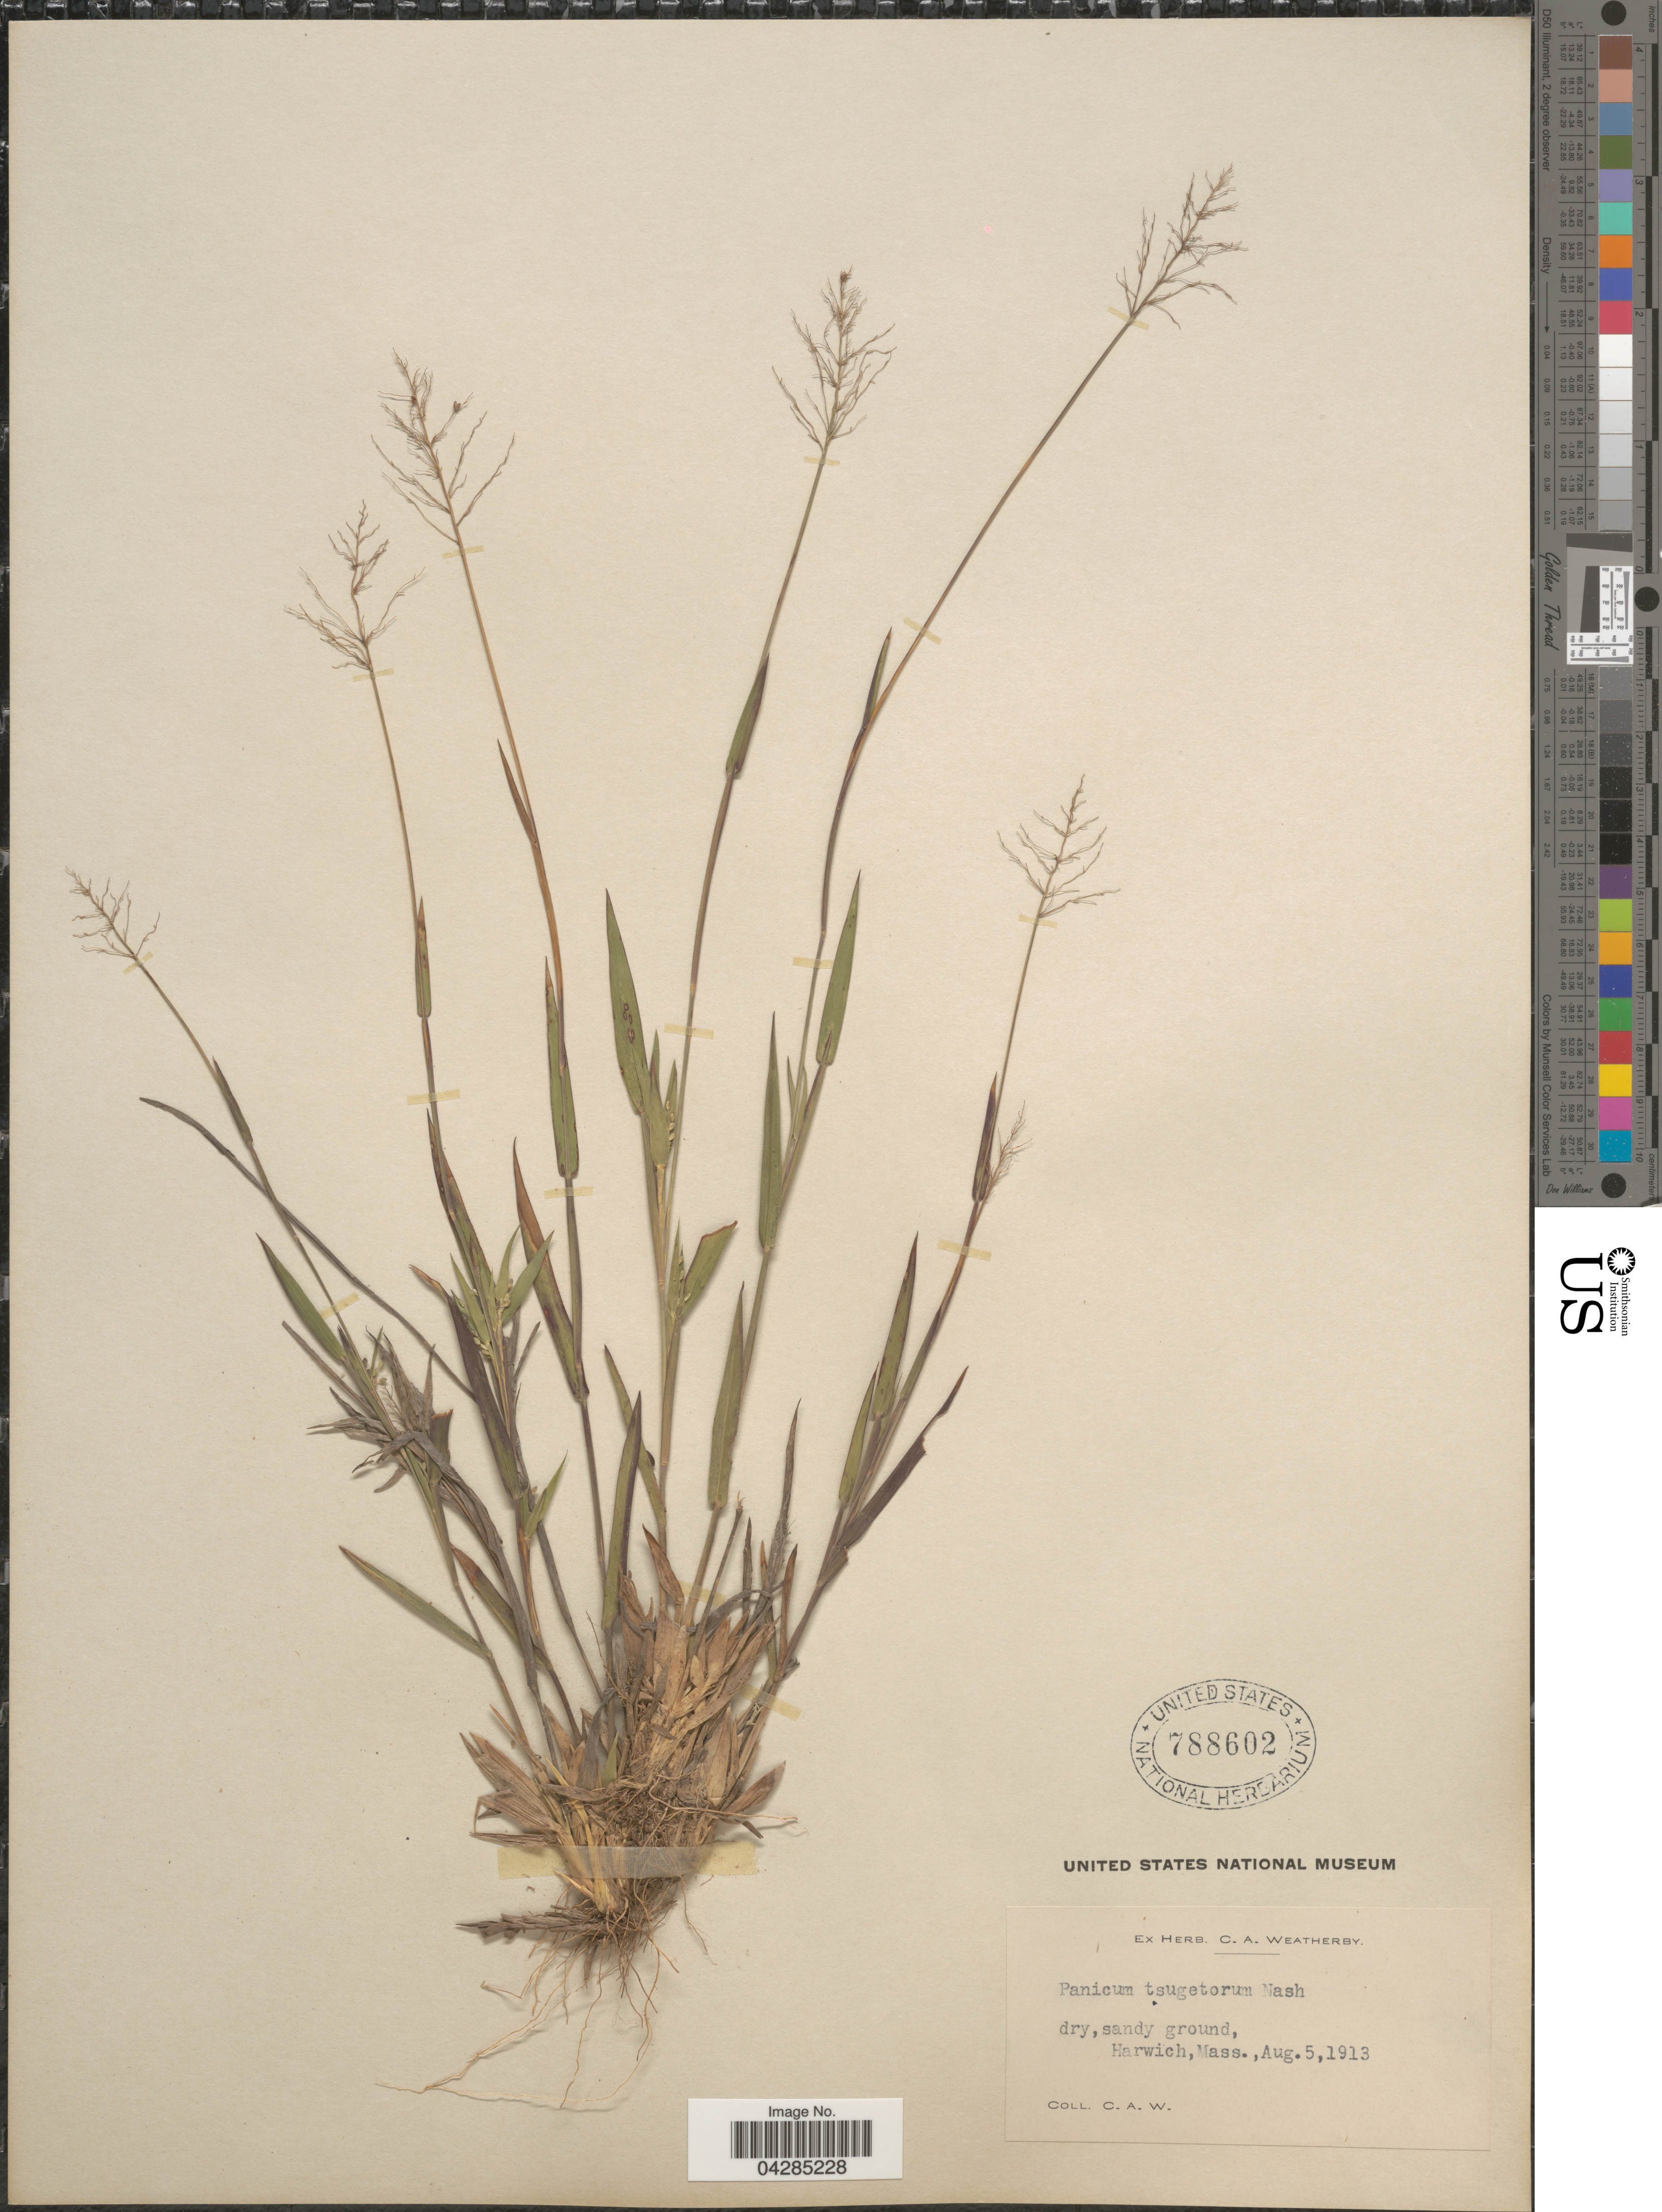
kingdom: Plantae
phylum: Tracheophyta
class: Liliopsida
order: Poales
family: Poaceae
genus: Dichanthelium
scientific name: Dichanthelium portoricense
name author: (Desv. ex Ham.) B.F. Hansen & Wunderlin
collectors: C. A. Weatherby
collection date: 1913-08-05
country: United States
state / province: Massachusetts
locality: Dry, sandy ground, Harwich.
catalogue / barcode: US 788602